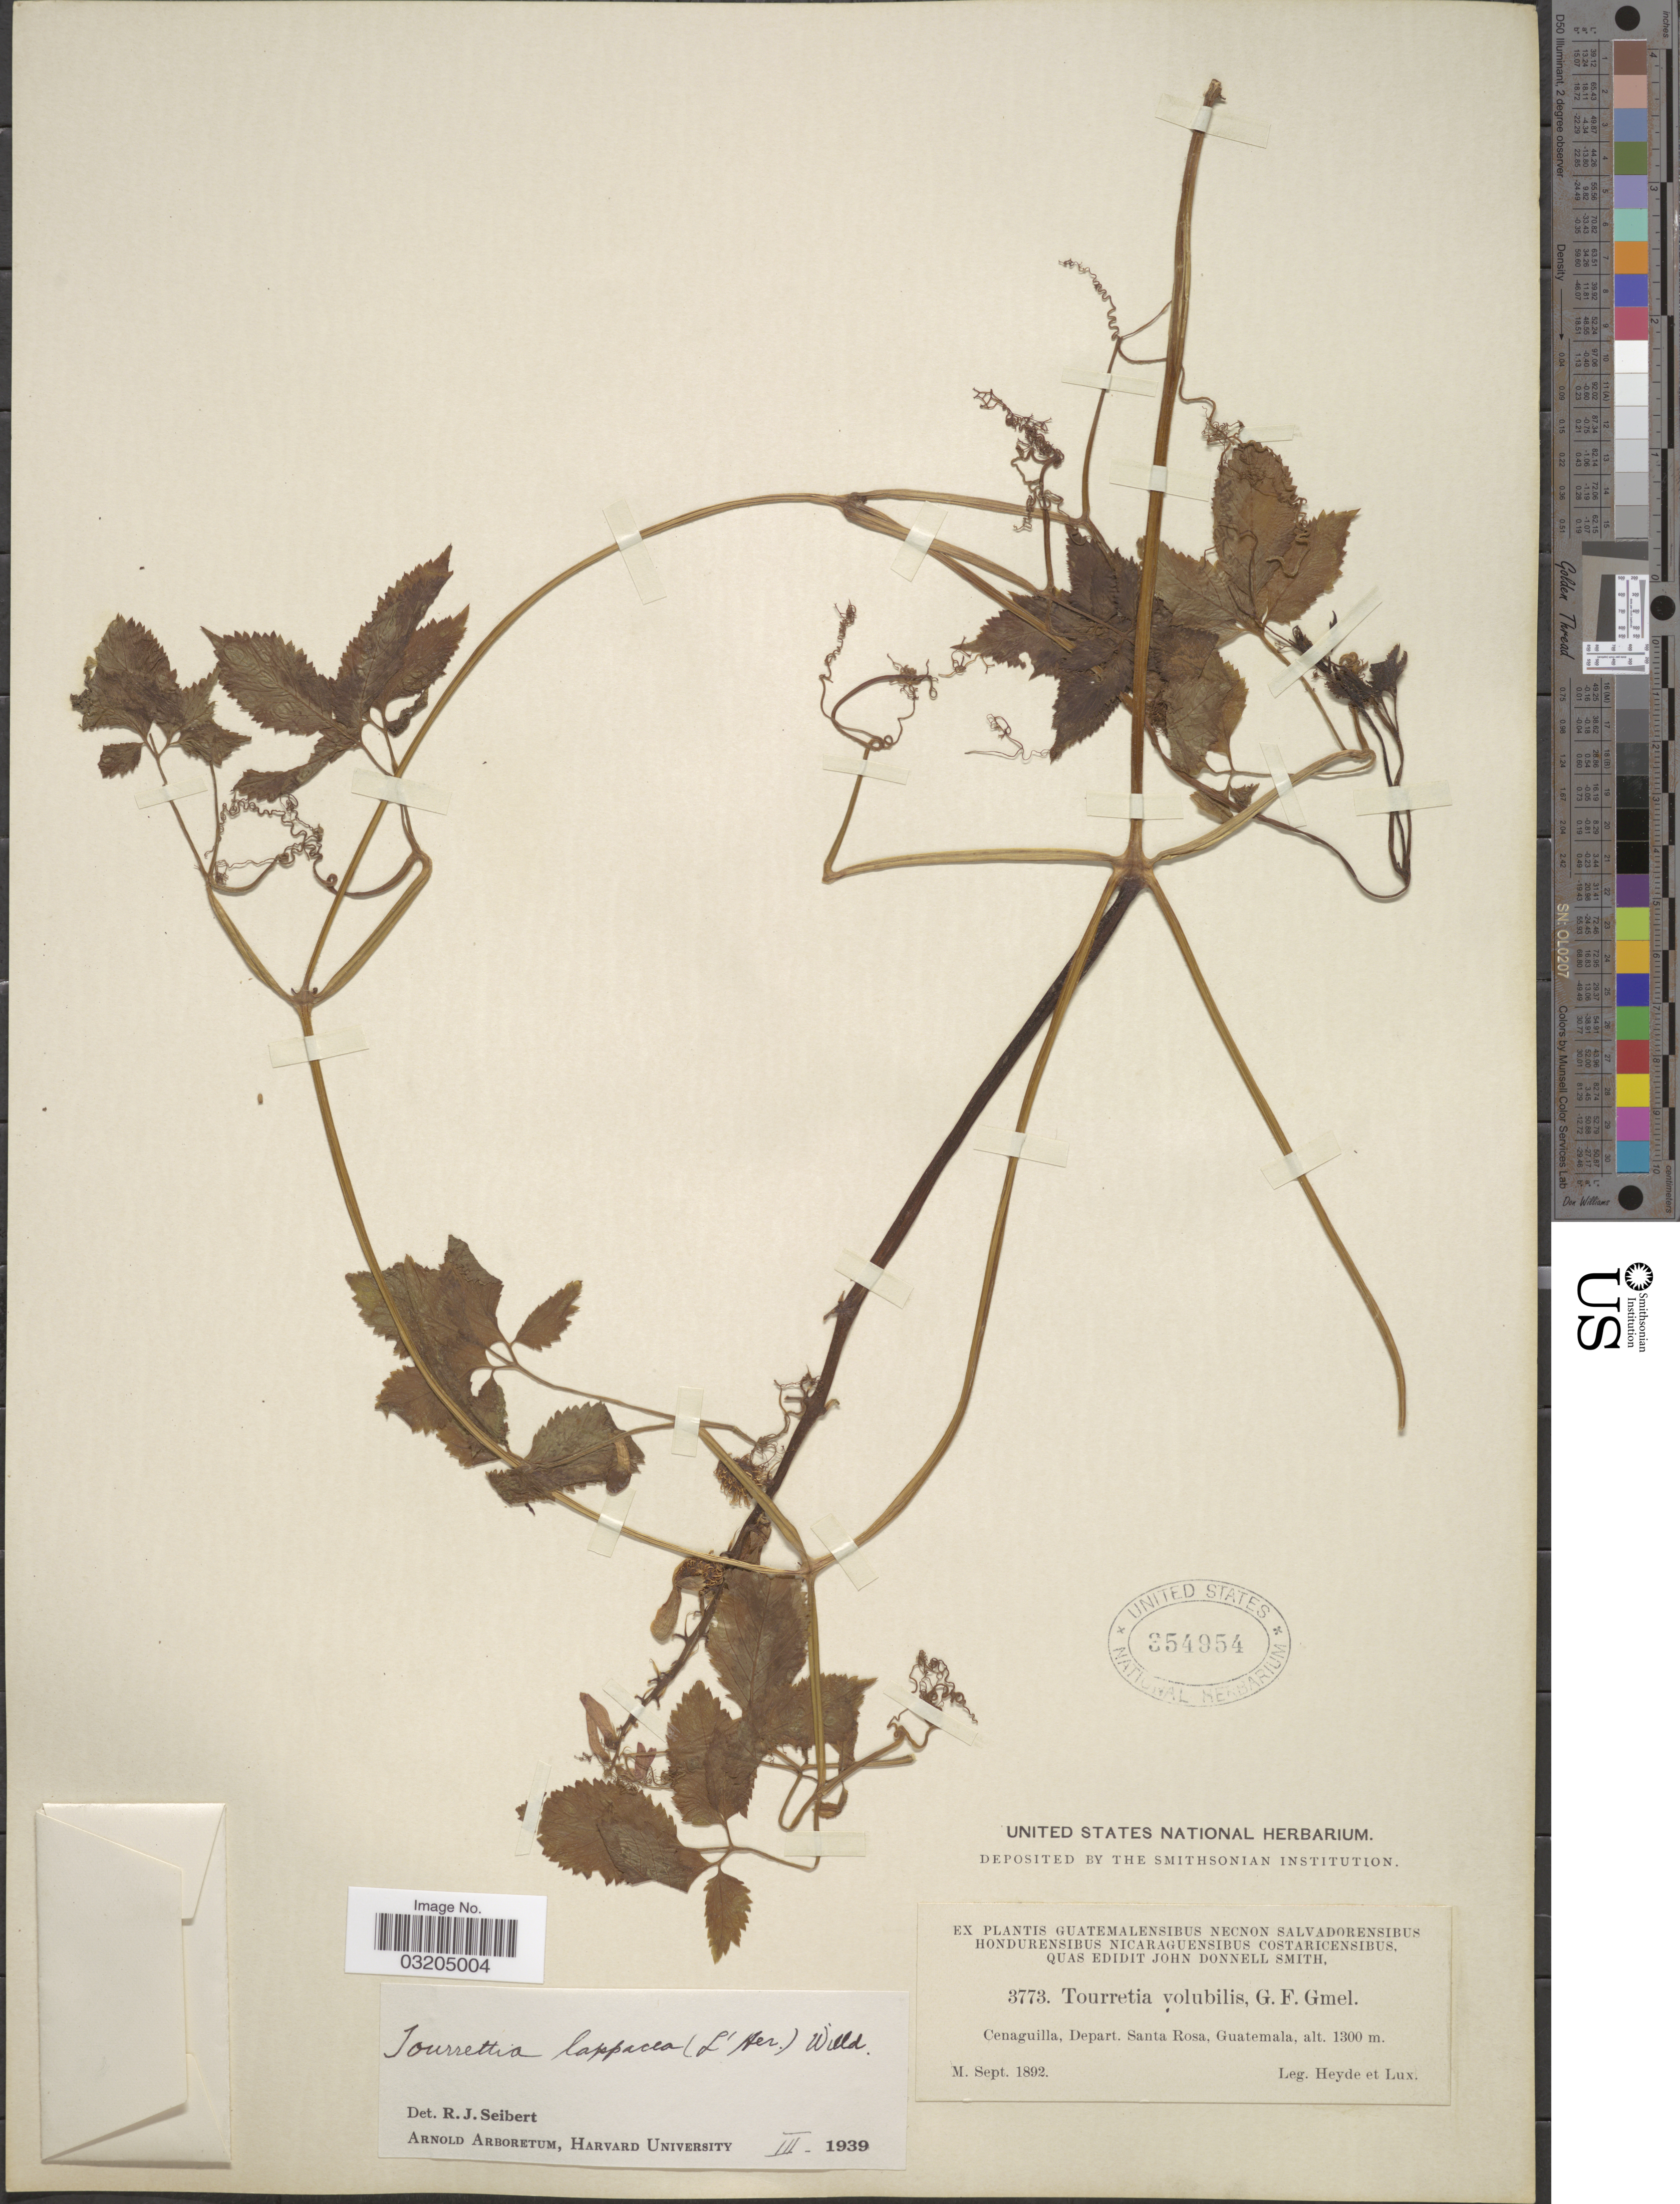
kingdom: Plantae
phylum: Tracheophyta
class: Magnoliopsida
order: Lamiales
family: Bignoniaceae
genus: Tourrettia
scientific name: Tourrettia lappacea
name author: (L'Hér.) Willd.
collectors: Heyde & Lux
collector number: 3773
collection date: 1892-09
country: Guatemala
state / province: Santa Rosa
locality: Cenaguilla, Depart. Santa Rosa.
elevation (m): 1300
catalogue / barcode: US 354954